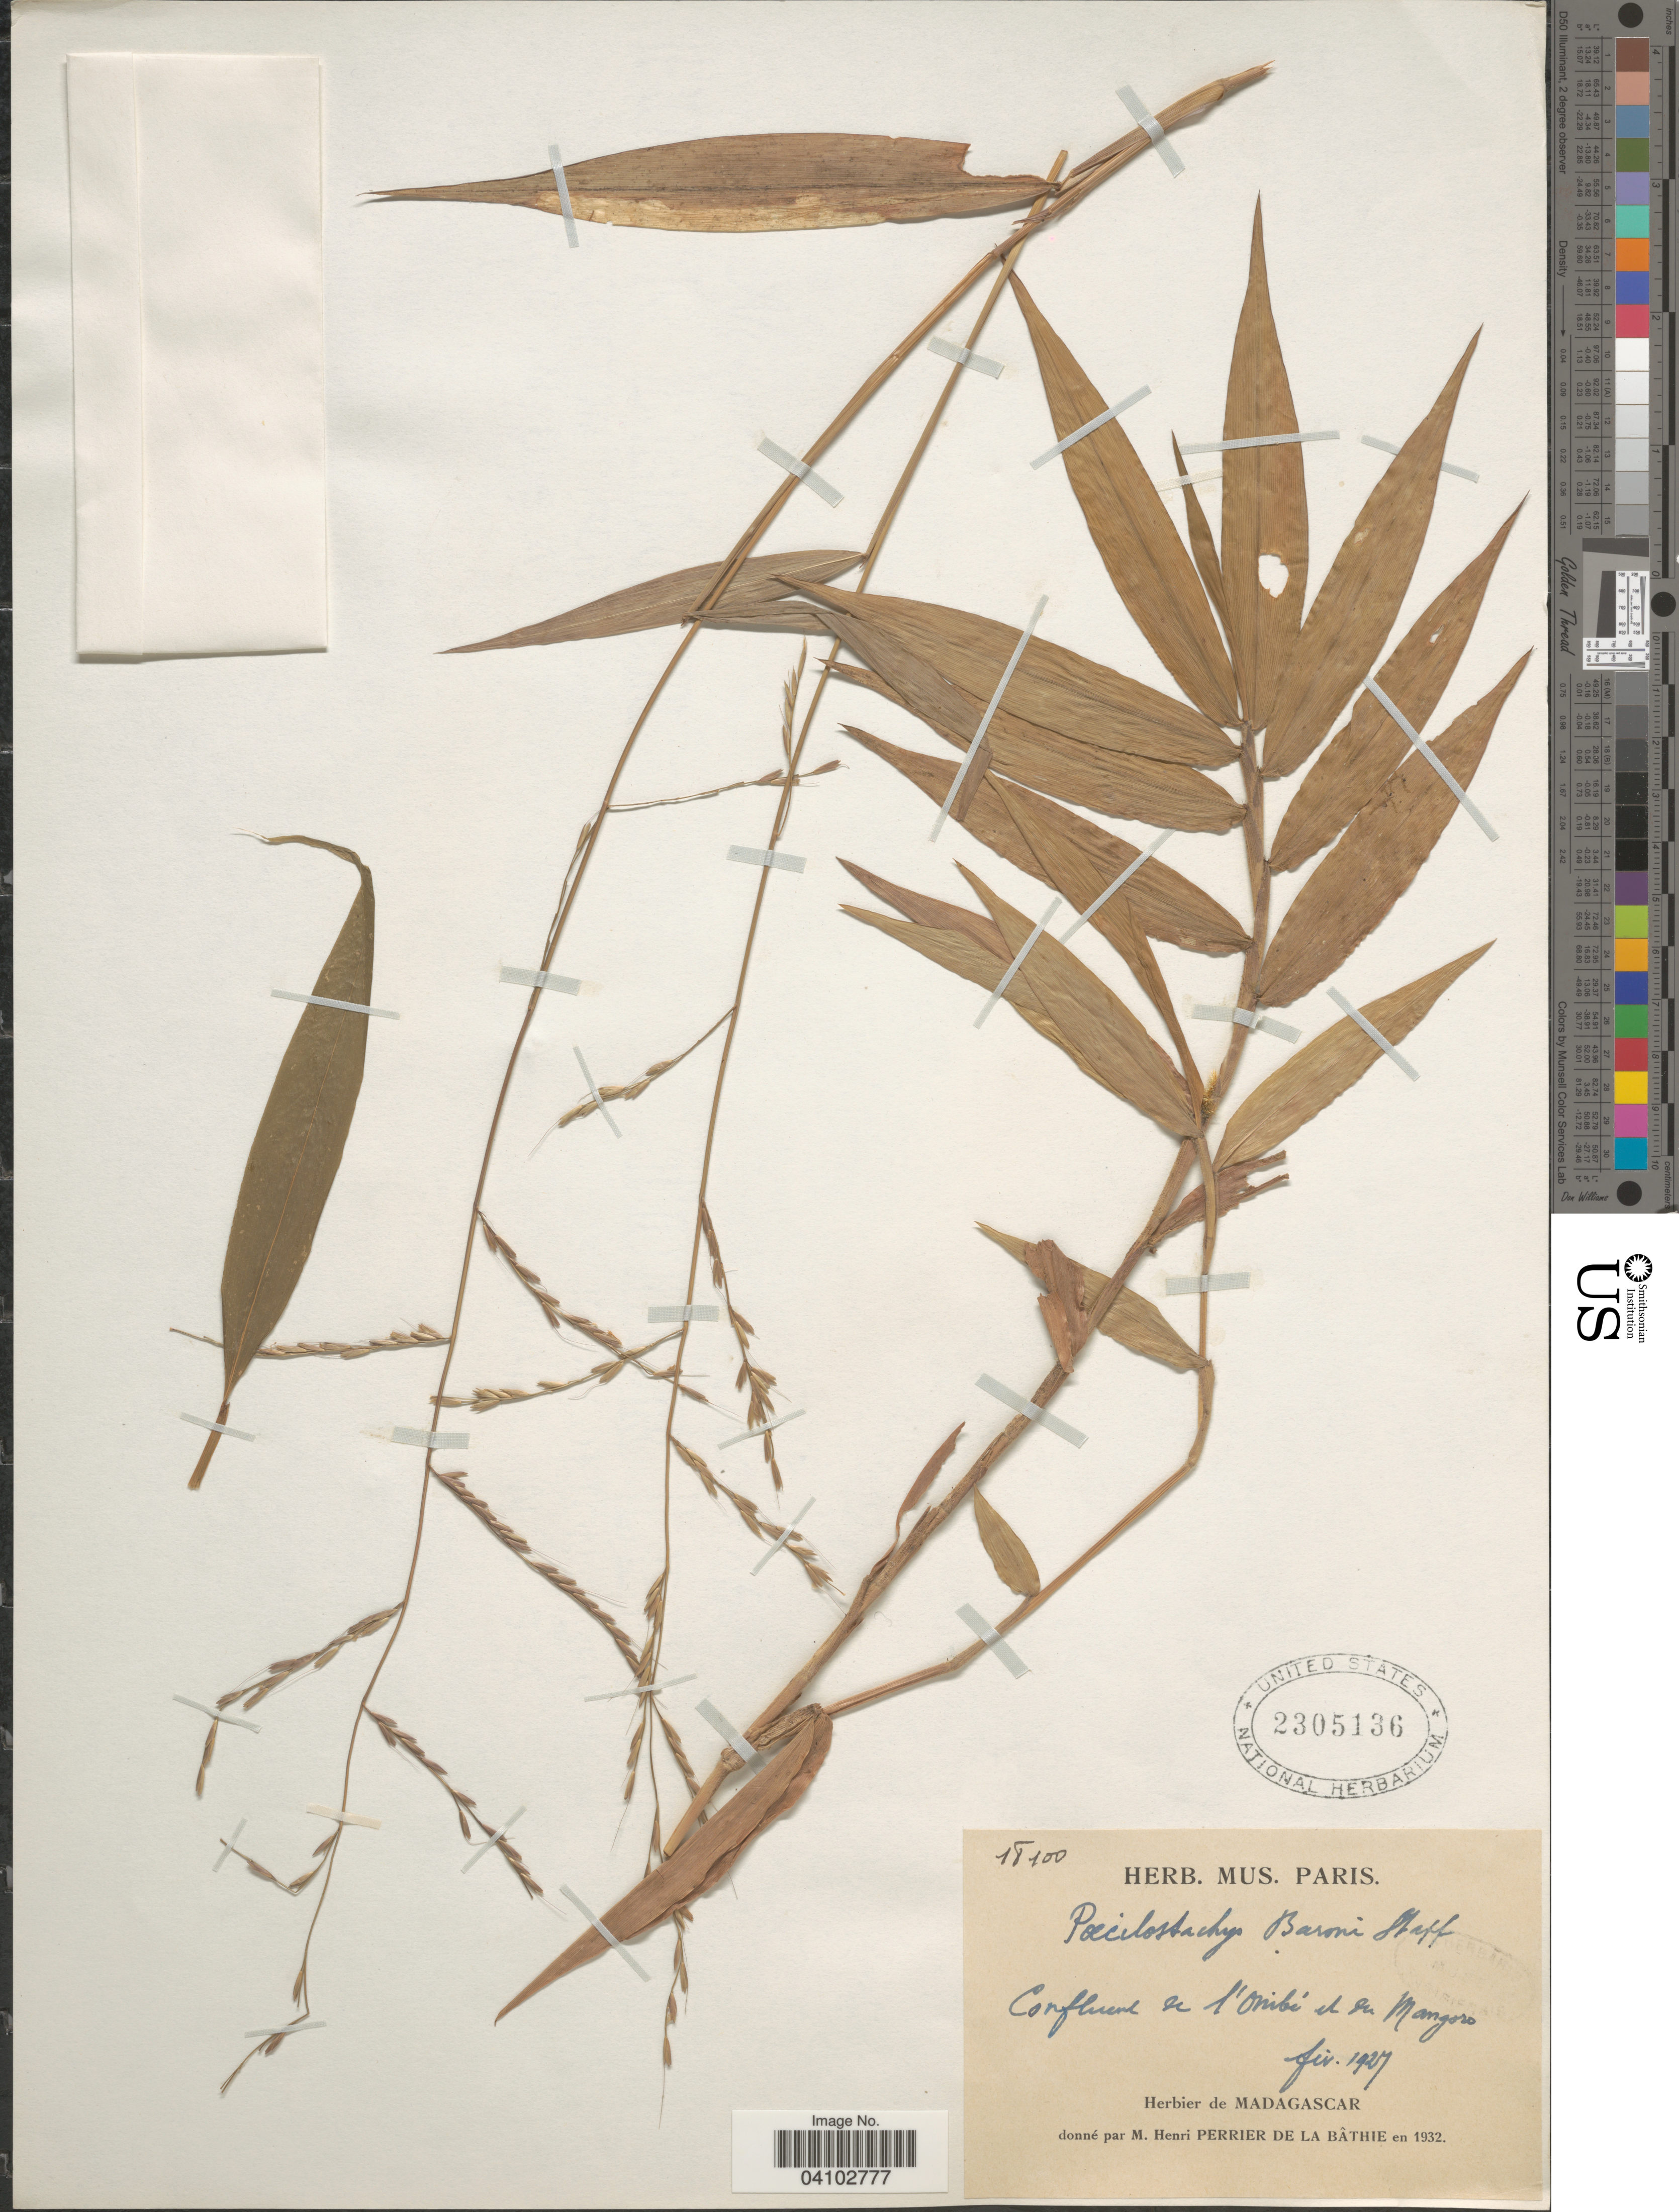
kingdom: Plantae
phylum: Tracheophyta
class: Liliopsida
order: Poales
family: Poaceae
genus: Poecilostachys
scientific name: Poecilostachys baronis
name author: Stapf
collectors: H. Perrier de la Bâthie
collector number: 18100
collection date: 1927-02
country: Madagascar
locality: Confluent de l'Onibé et du Mangoro.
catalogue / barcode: US 2305136